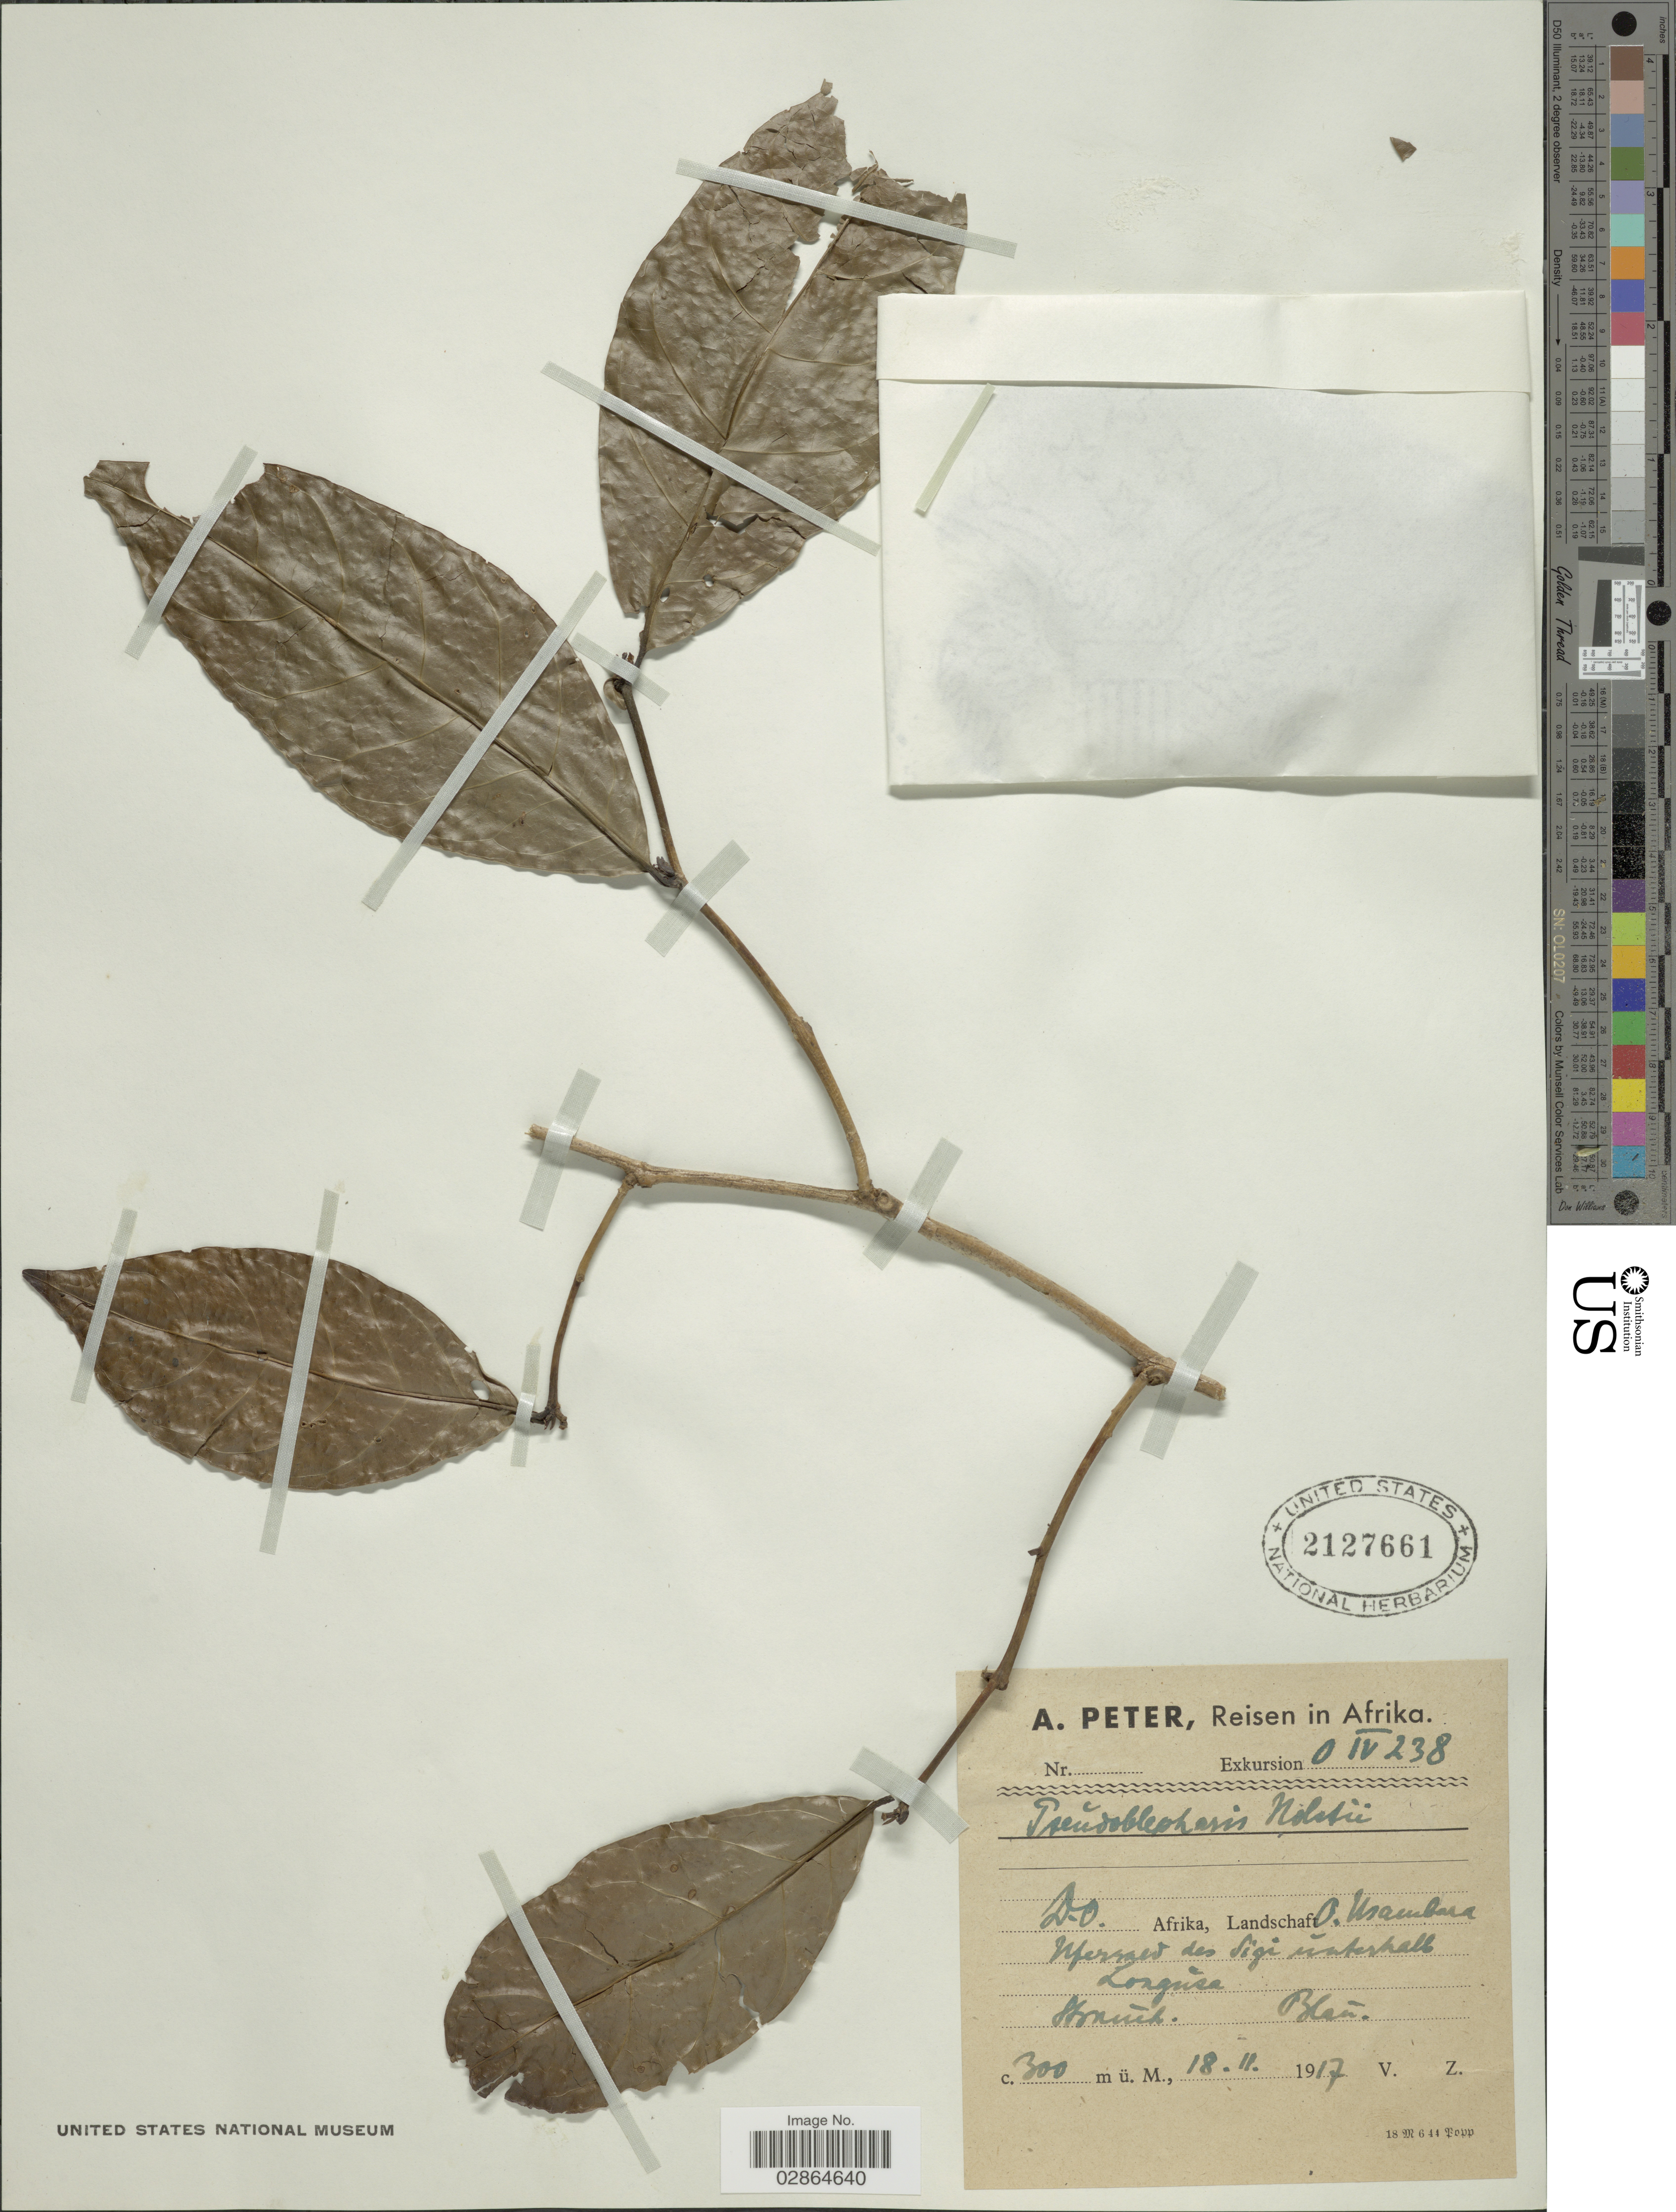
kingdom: Plantae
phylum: Tracheophyta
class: Magnoliopsida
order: Lamiales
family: Acanthaceae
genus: Sclerochiton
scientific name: Sclerochiton holstii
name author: C.B. Clarke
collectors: A. Peter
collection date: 1917-11-18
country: Tanzania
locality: D.O. Afrika, Landschaft O. Usambara. Uferwald des Sigi unterhalb Longusa.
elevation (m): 300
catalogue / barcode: US 2127661